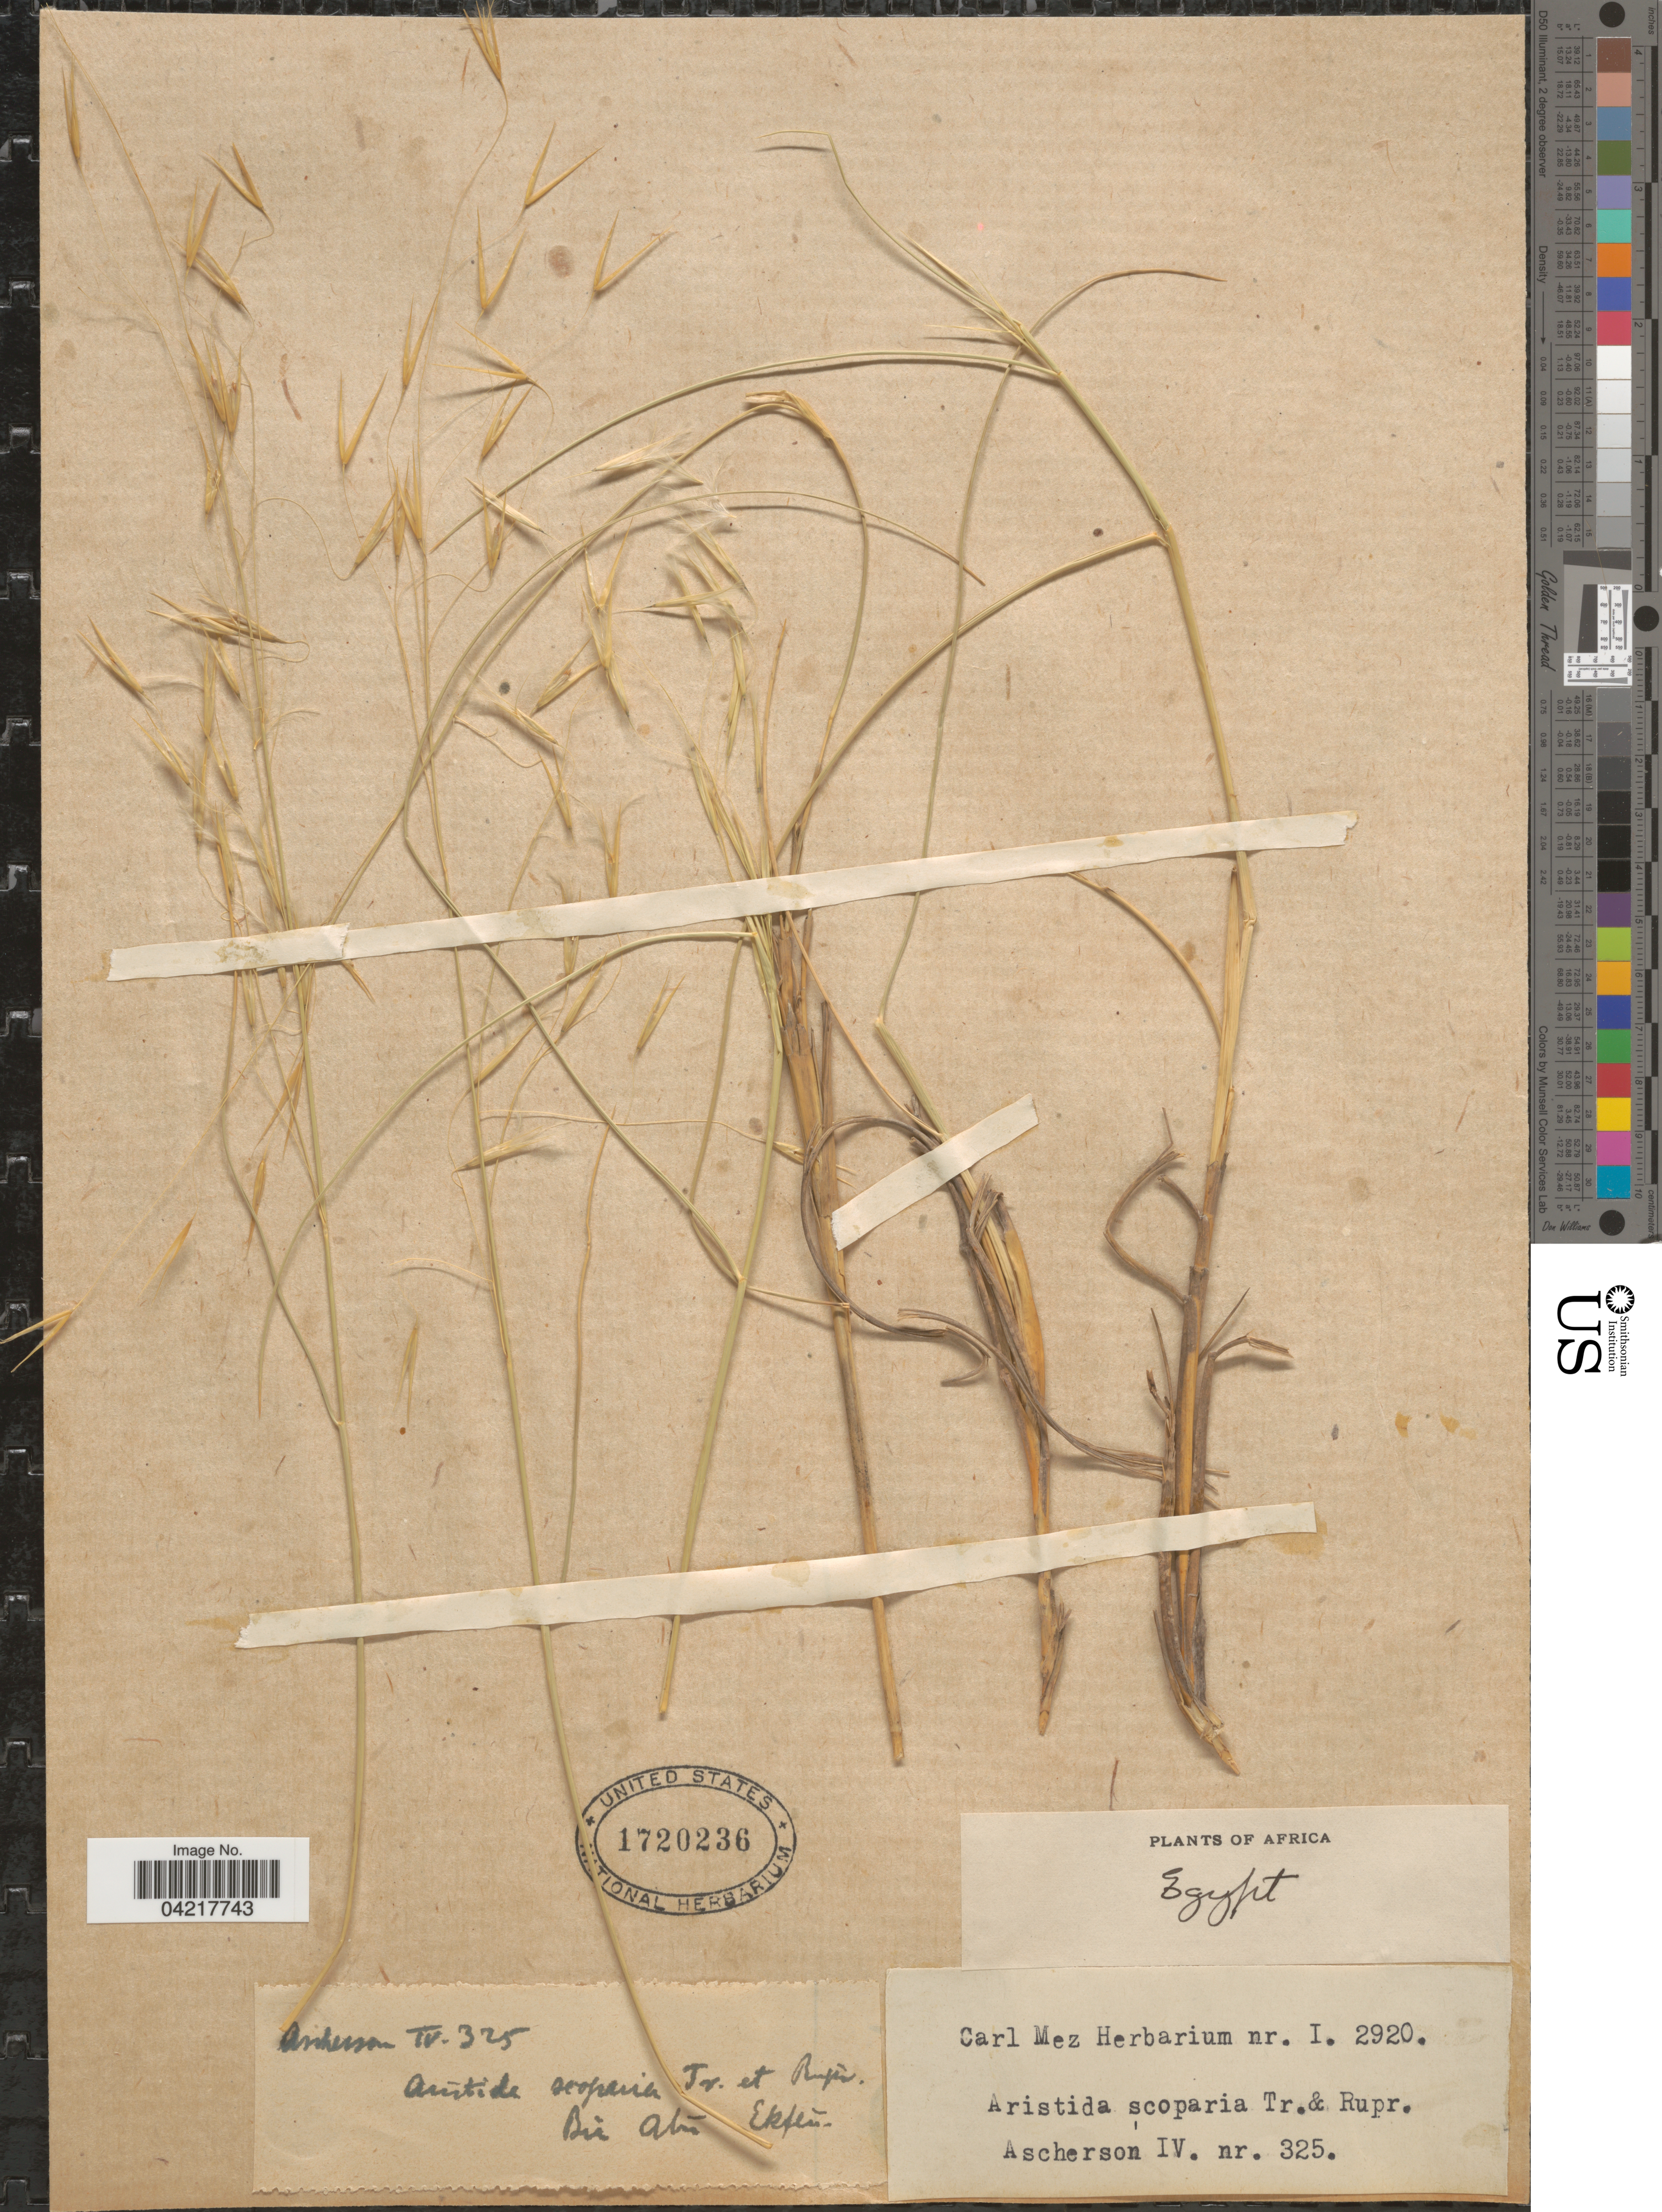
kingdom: Plantae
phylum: Tracheophyta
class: Liliopsida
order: Poales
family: Poaceae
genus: Aristida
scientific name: Aristida sciurus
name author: Stapf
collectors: Ascherson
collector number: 325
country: Egypt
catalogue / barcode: US 1720236